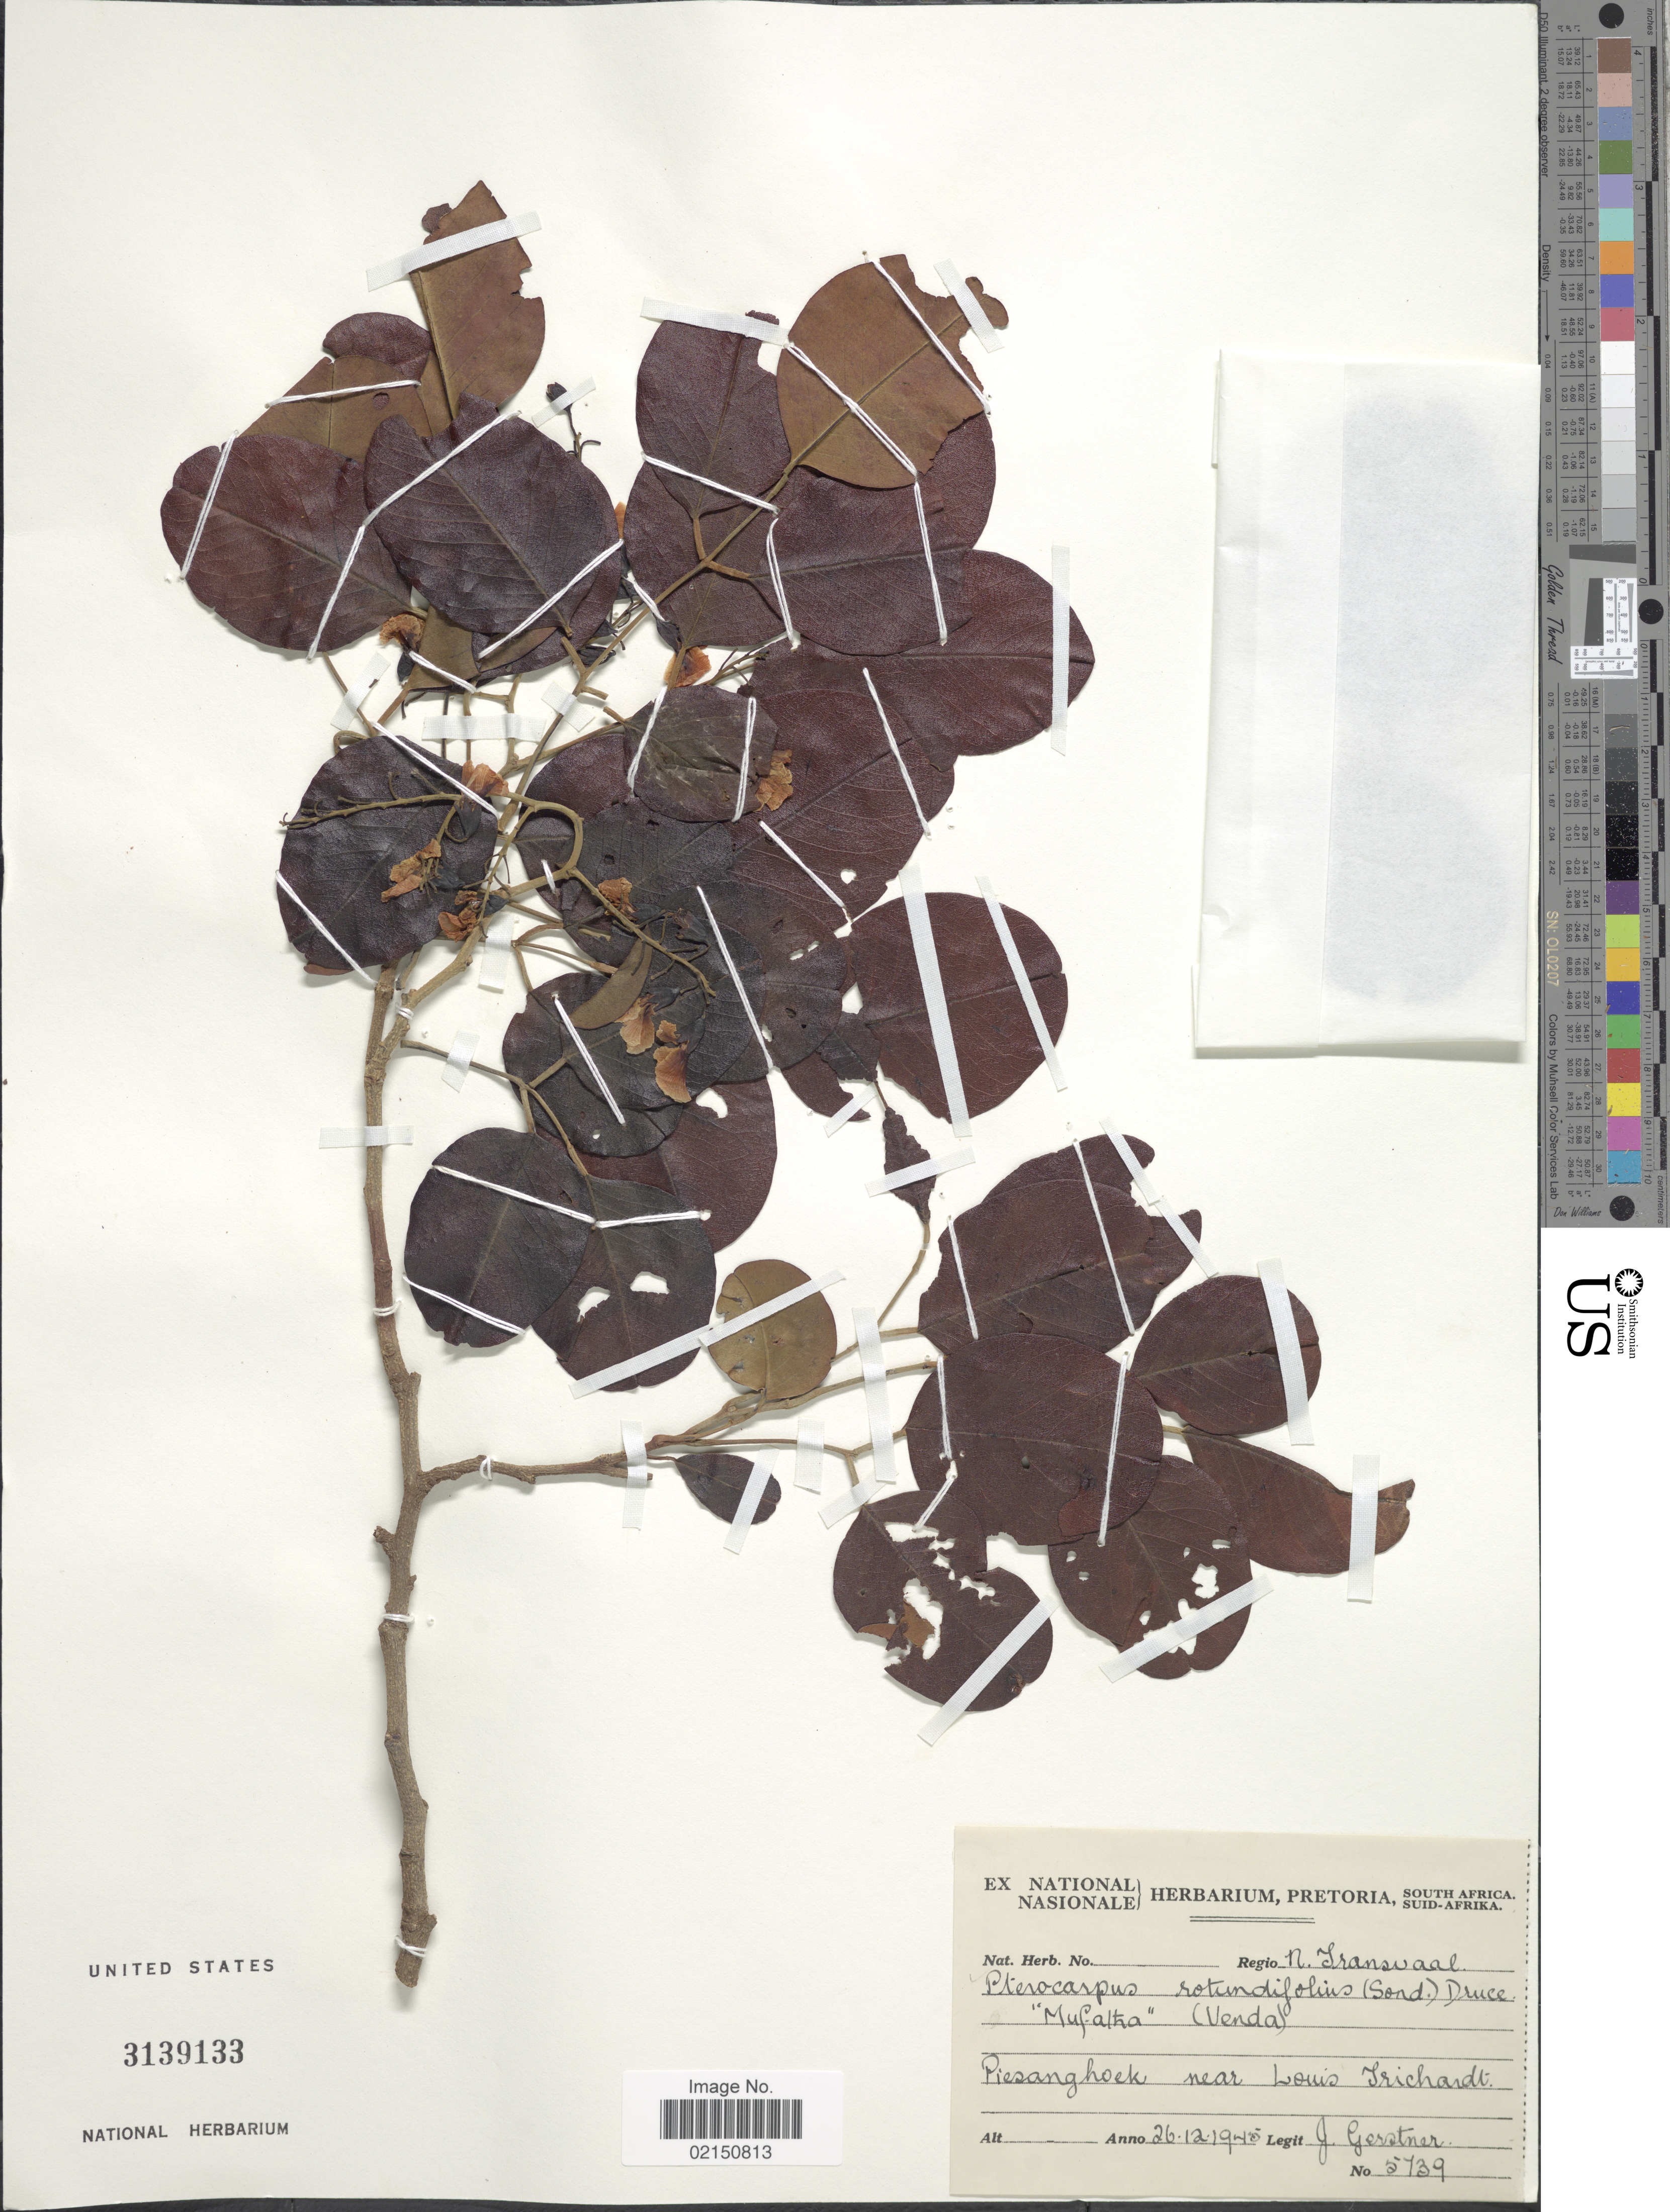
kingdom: Plantae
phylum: Tracheophyta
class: Magnoliopsida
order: Fabales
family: Fabaceae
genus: Pterocarpus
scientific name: Pterocarpus rotundifolius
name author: (Sond.) Druce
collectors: J. Gerstner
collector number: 5739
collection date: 1945-12-26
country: South Africa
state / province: Limpopo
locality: Regio N. Transvaal. Piesanghoek near Louis Trichardt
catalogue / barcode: US 3139133